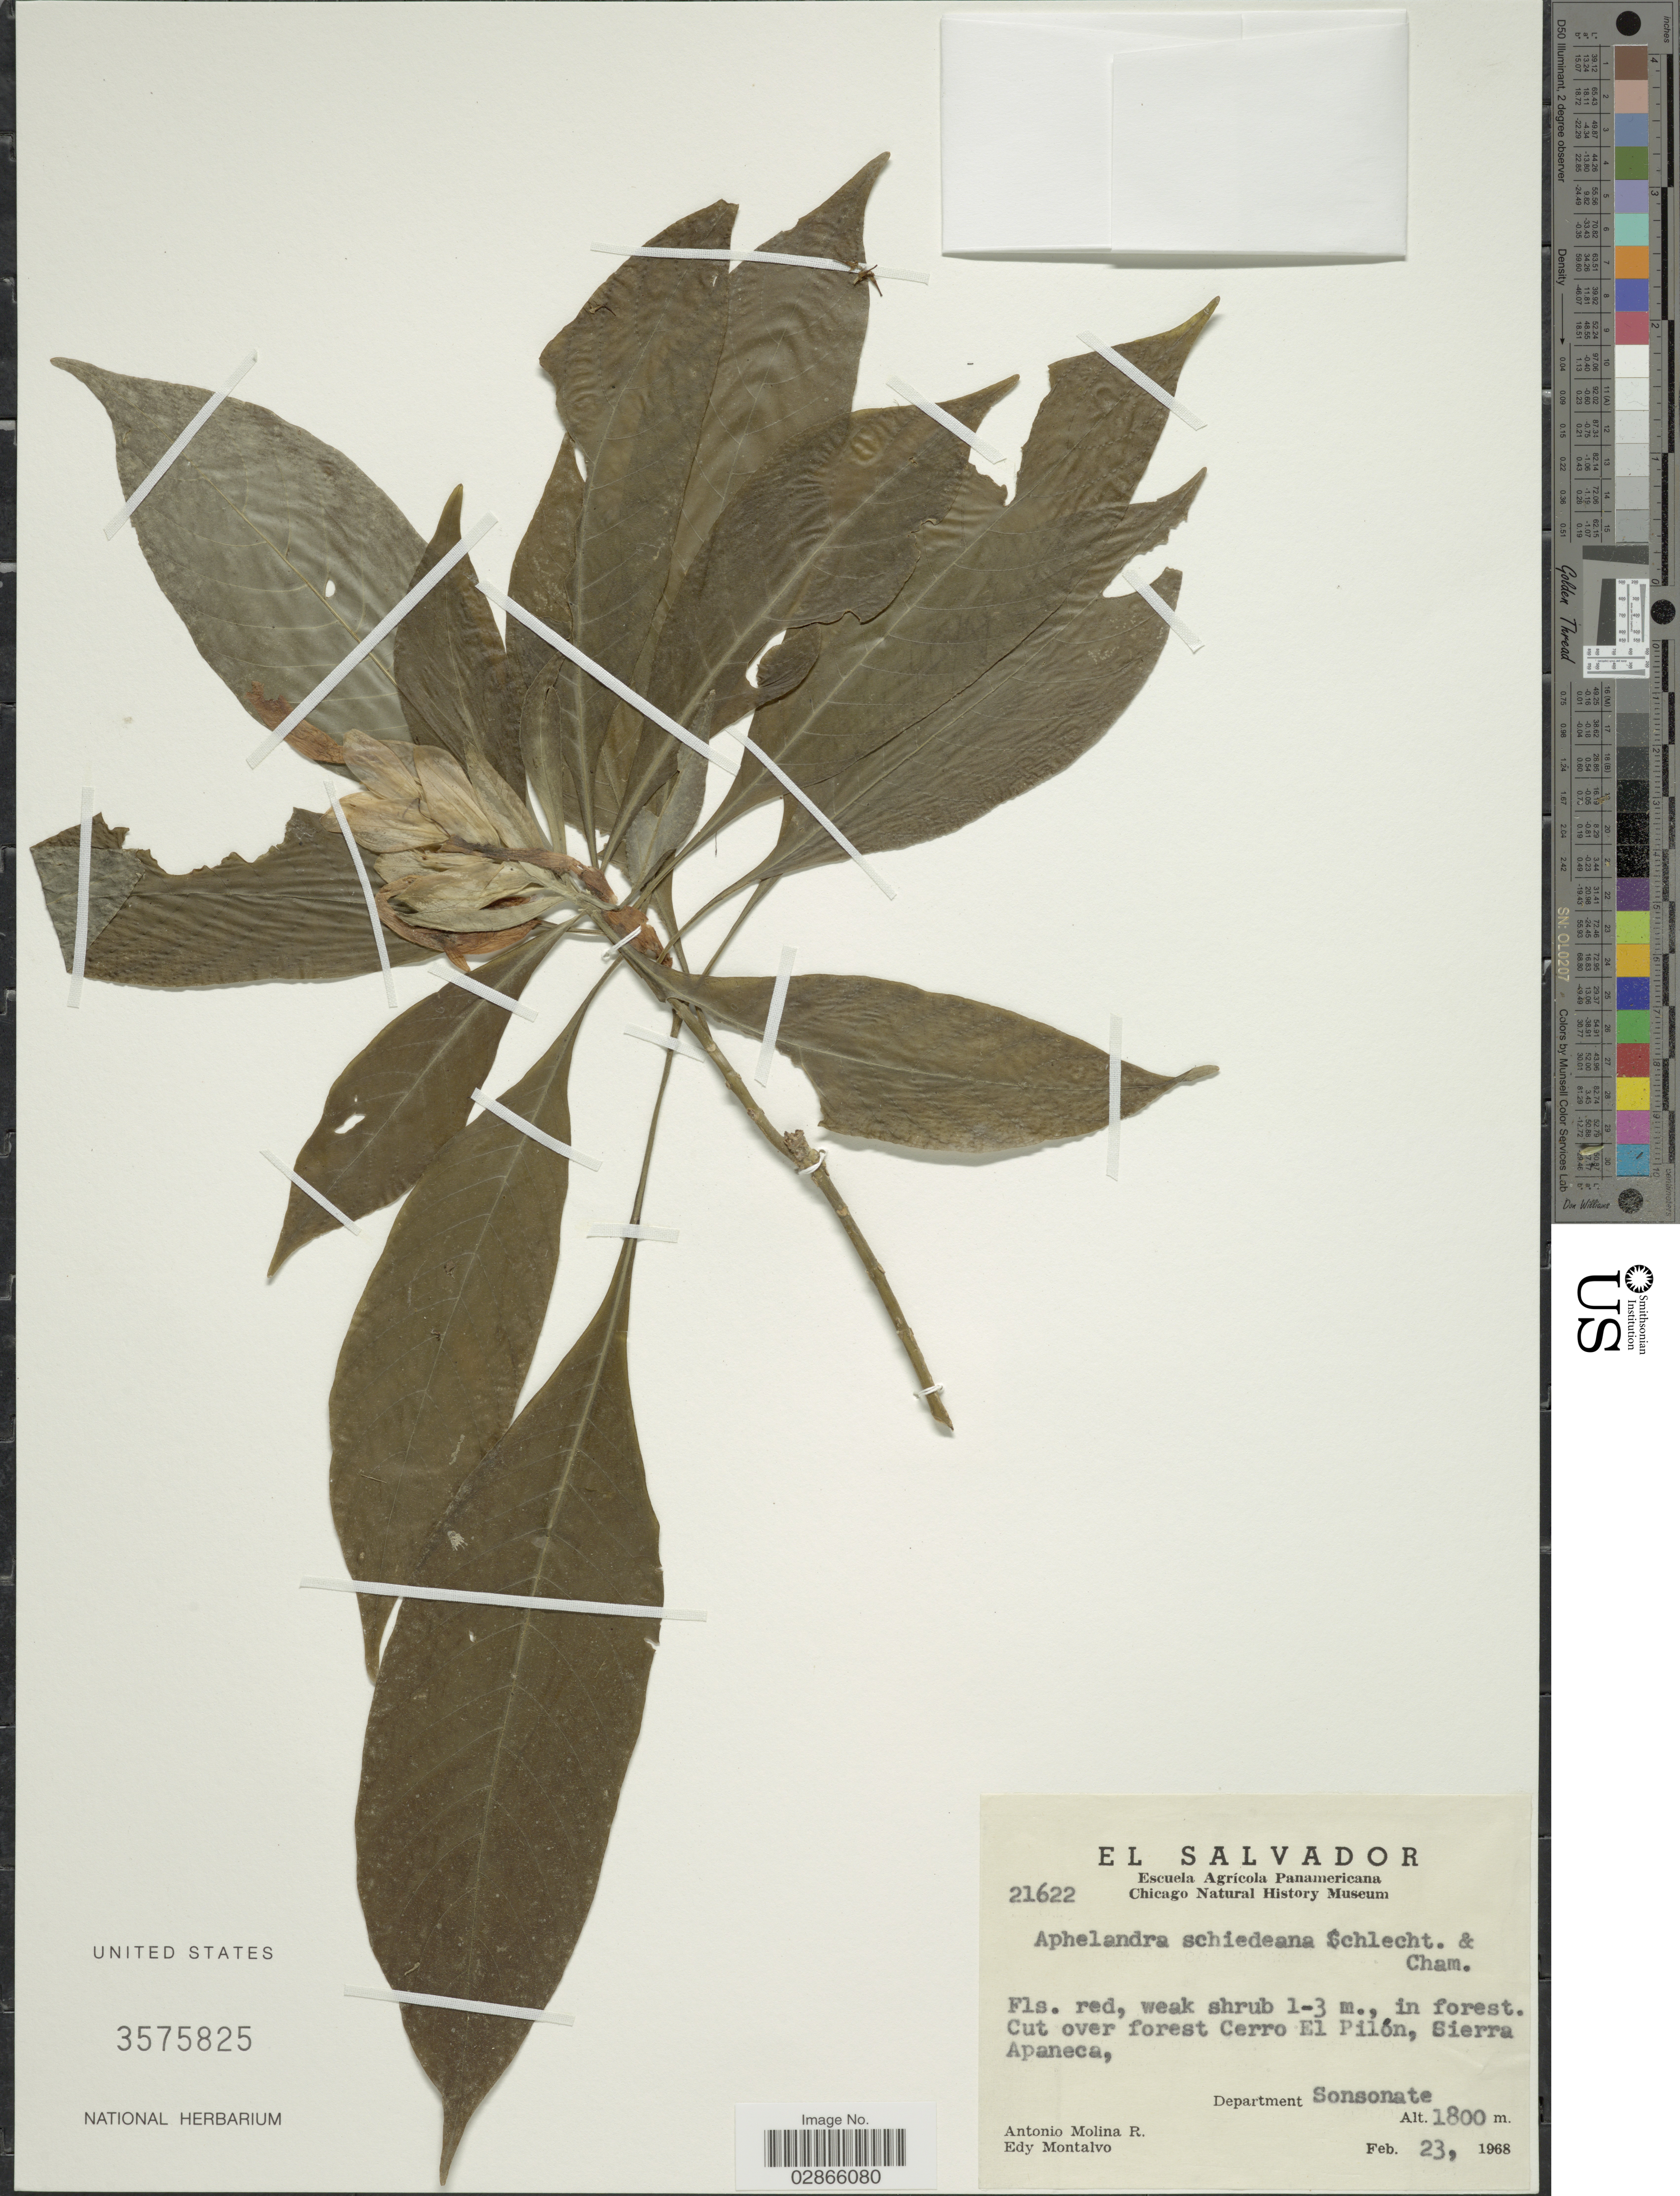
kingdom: Plantae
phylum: Tracheophyta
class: Magnoliopsida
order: Lamiales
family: Acanthaceae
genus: Aphelandra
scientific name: Aphelandra schiedeana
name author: Schltdl. & Cham.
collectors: A. Molina R. & E. A. Montalvo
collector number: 21622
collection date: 1968-02-23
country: El Salvador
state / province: Sonsonate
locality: Cut over forest Cerro El Pilón, Sierra Apaneca, Department Sonsonate.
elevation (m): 1800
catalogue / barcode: US 3575825